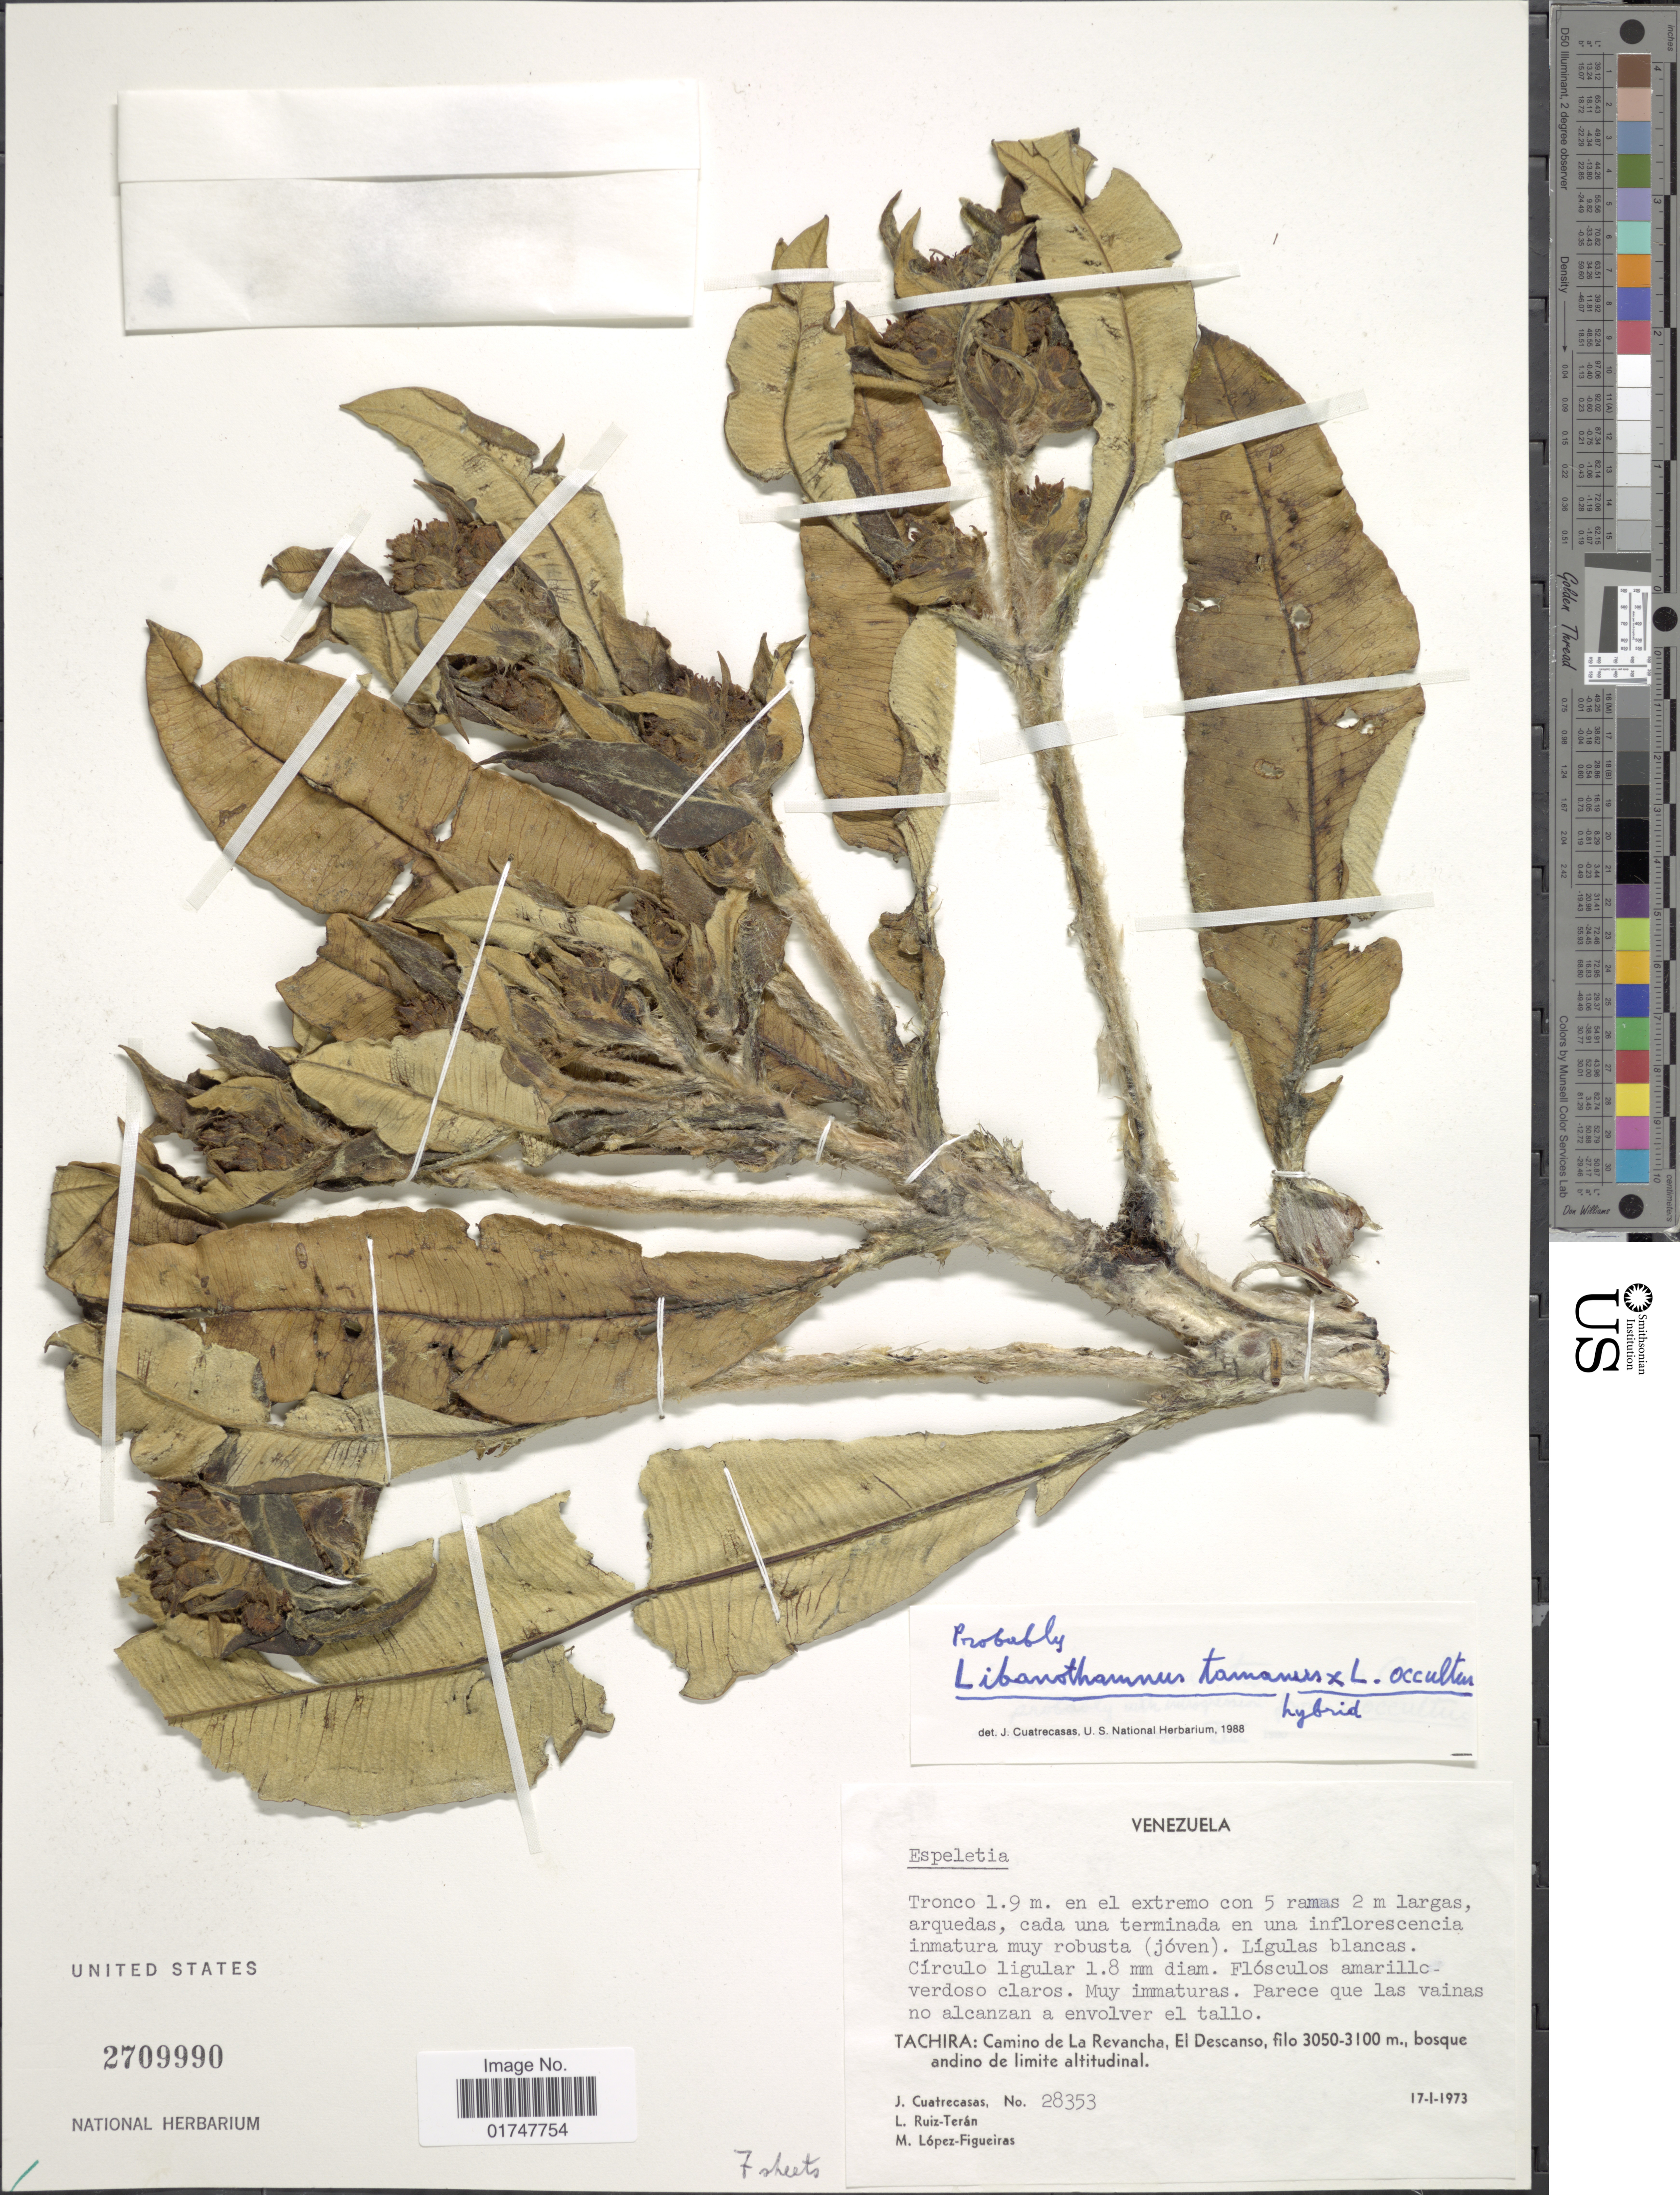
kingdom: Plantae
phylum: Tracheophyta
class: Magnoliopsida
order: Asterales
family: Asteraceae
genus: Libanothamnus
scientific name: Libanothamnus tamanus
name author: (Cuatrec.) Cuatrec.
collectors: J. Cuatrecasas, L. E. Ruíz-Terán & M. López Figueiras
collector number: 28353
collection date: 1973-01-17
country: Venezuela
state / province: Tachira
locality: Camino de La Revancha, El Descanso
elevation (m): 3050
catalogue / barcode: US 2709990